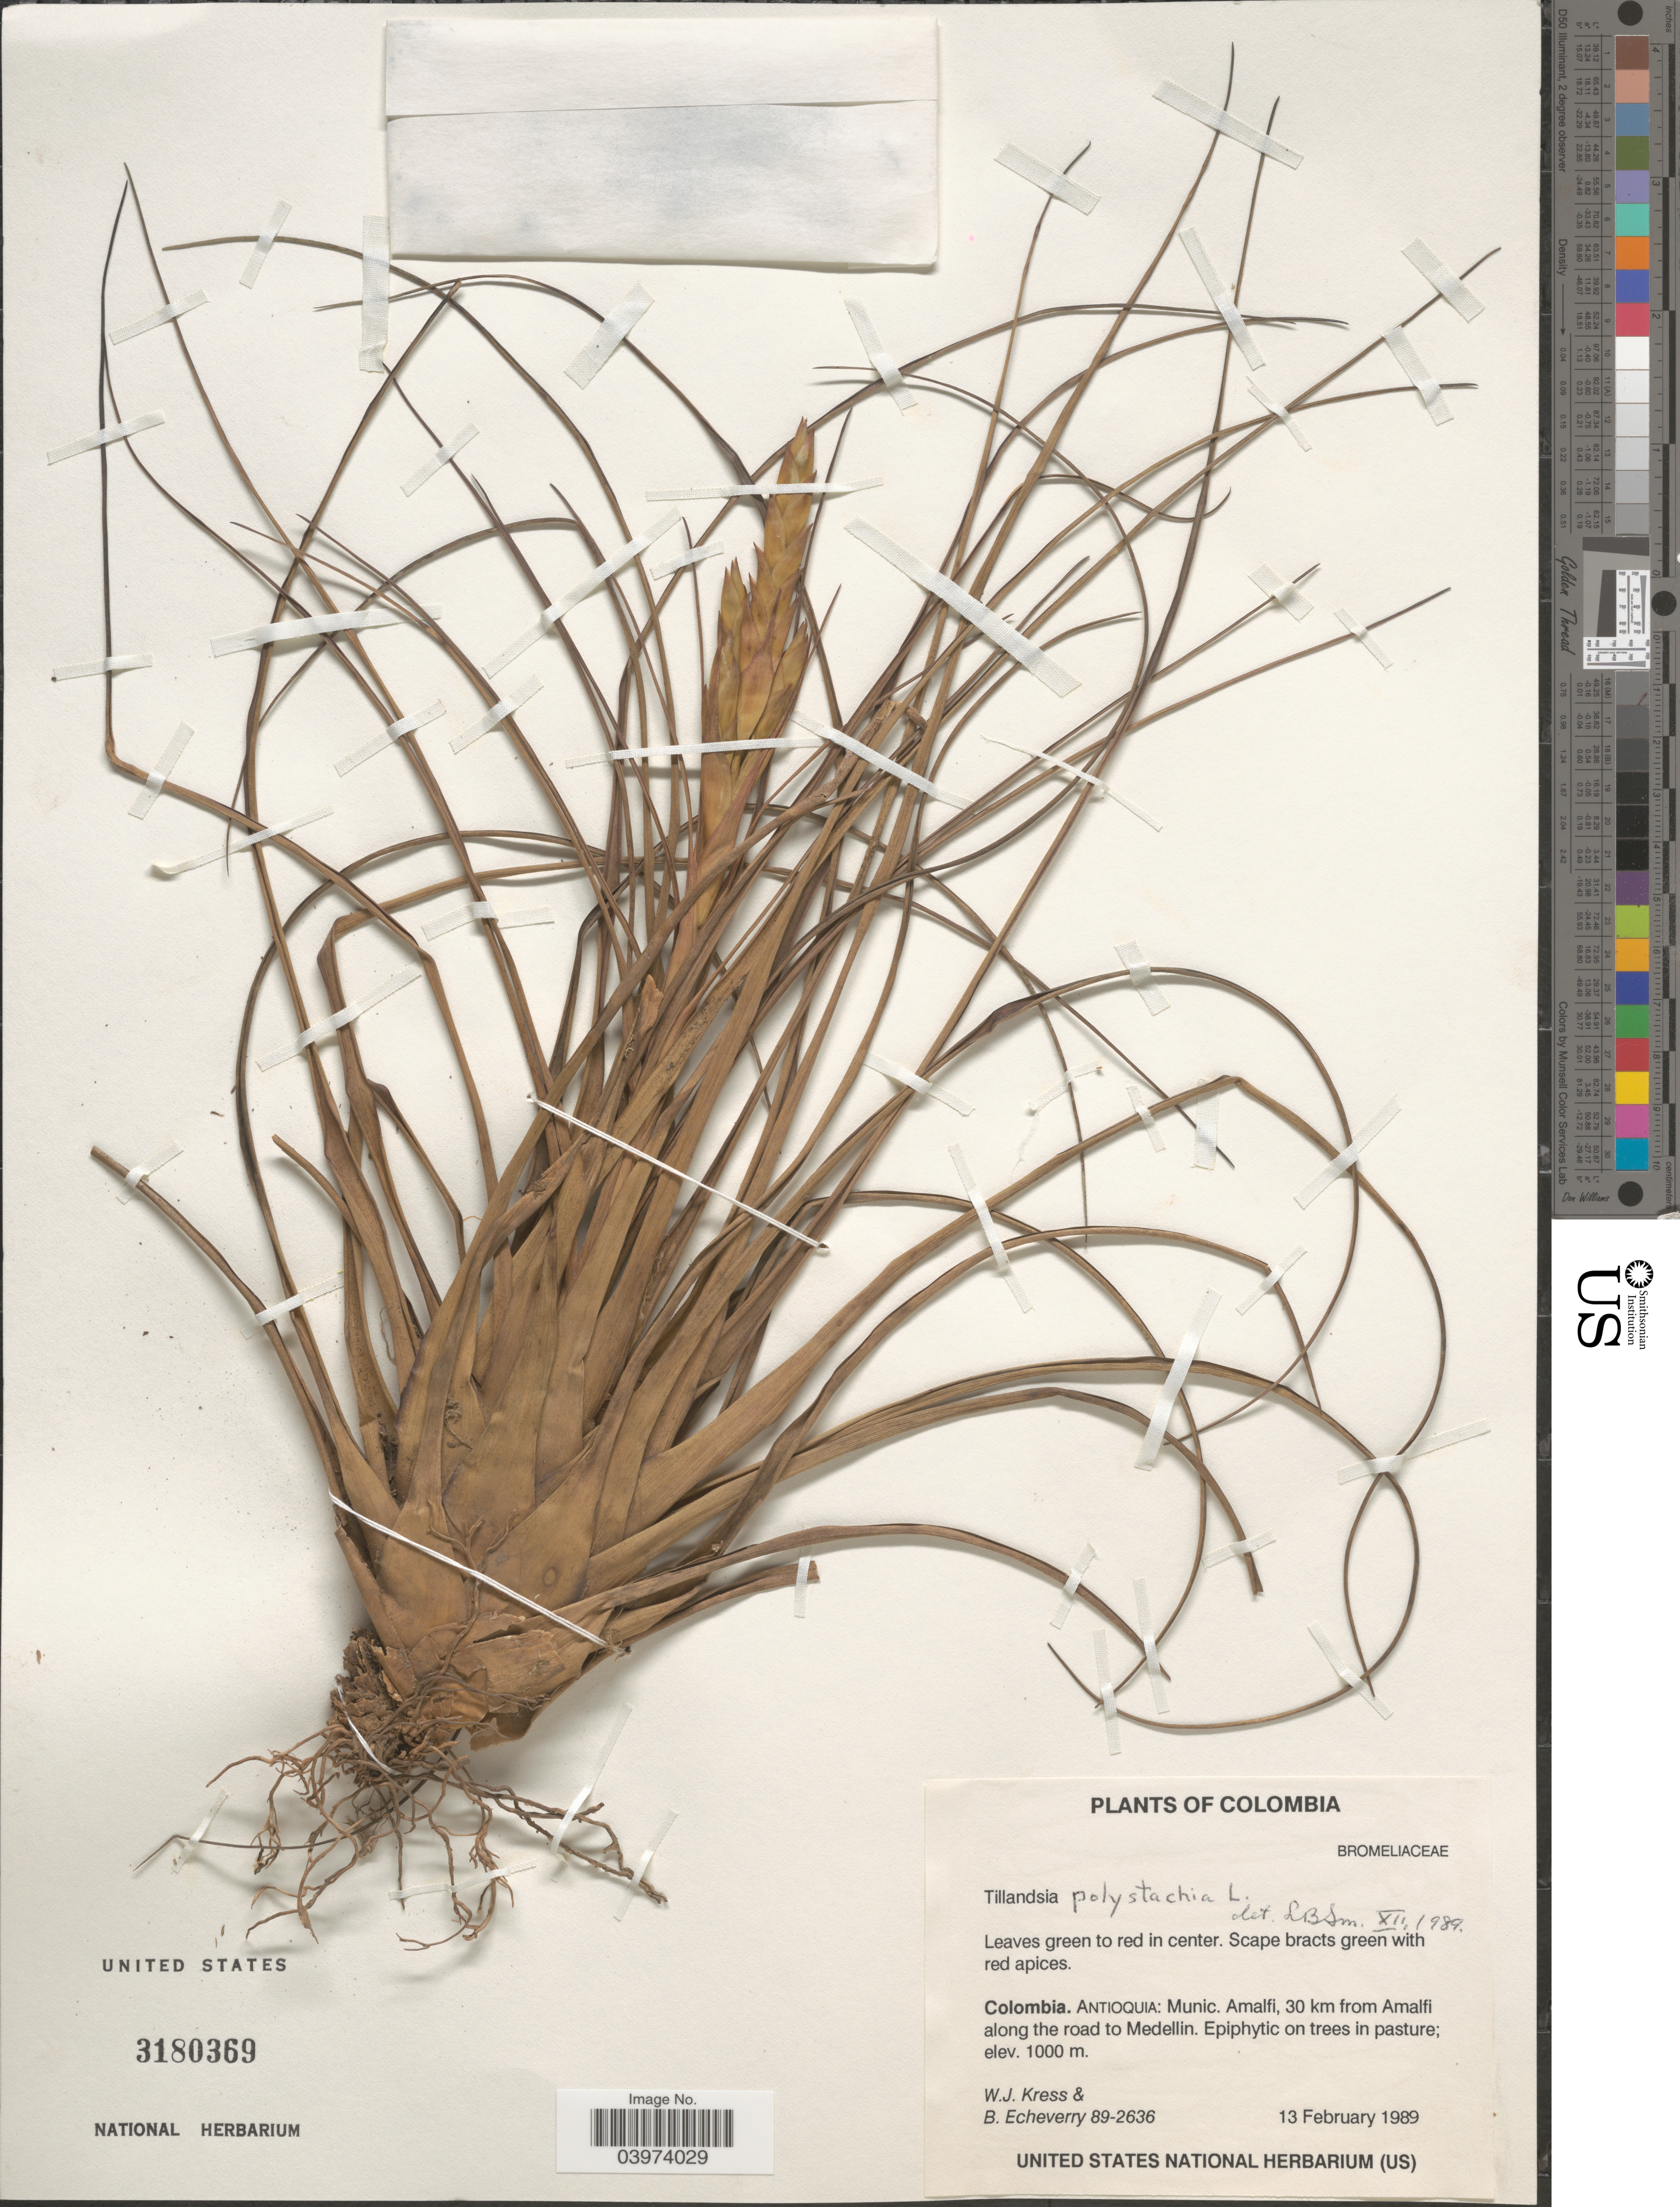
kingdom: Plantae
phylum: Tracheophyta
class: Liliopsida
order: Poales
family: Bromeliaceae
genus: Tillandsia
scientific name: Tillandsia polystachia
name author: (L.) L.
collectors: W. J. Kress & B. Echeverry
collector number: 89-2636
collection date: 1989-02-13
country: Colombia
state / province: Antioquia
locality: Muni. Amalfi, 30 km from Amalfi along the road to Medellin.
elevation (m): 1000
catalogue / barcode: US 3180369